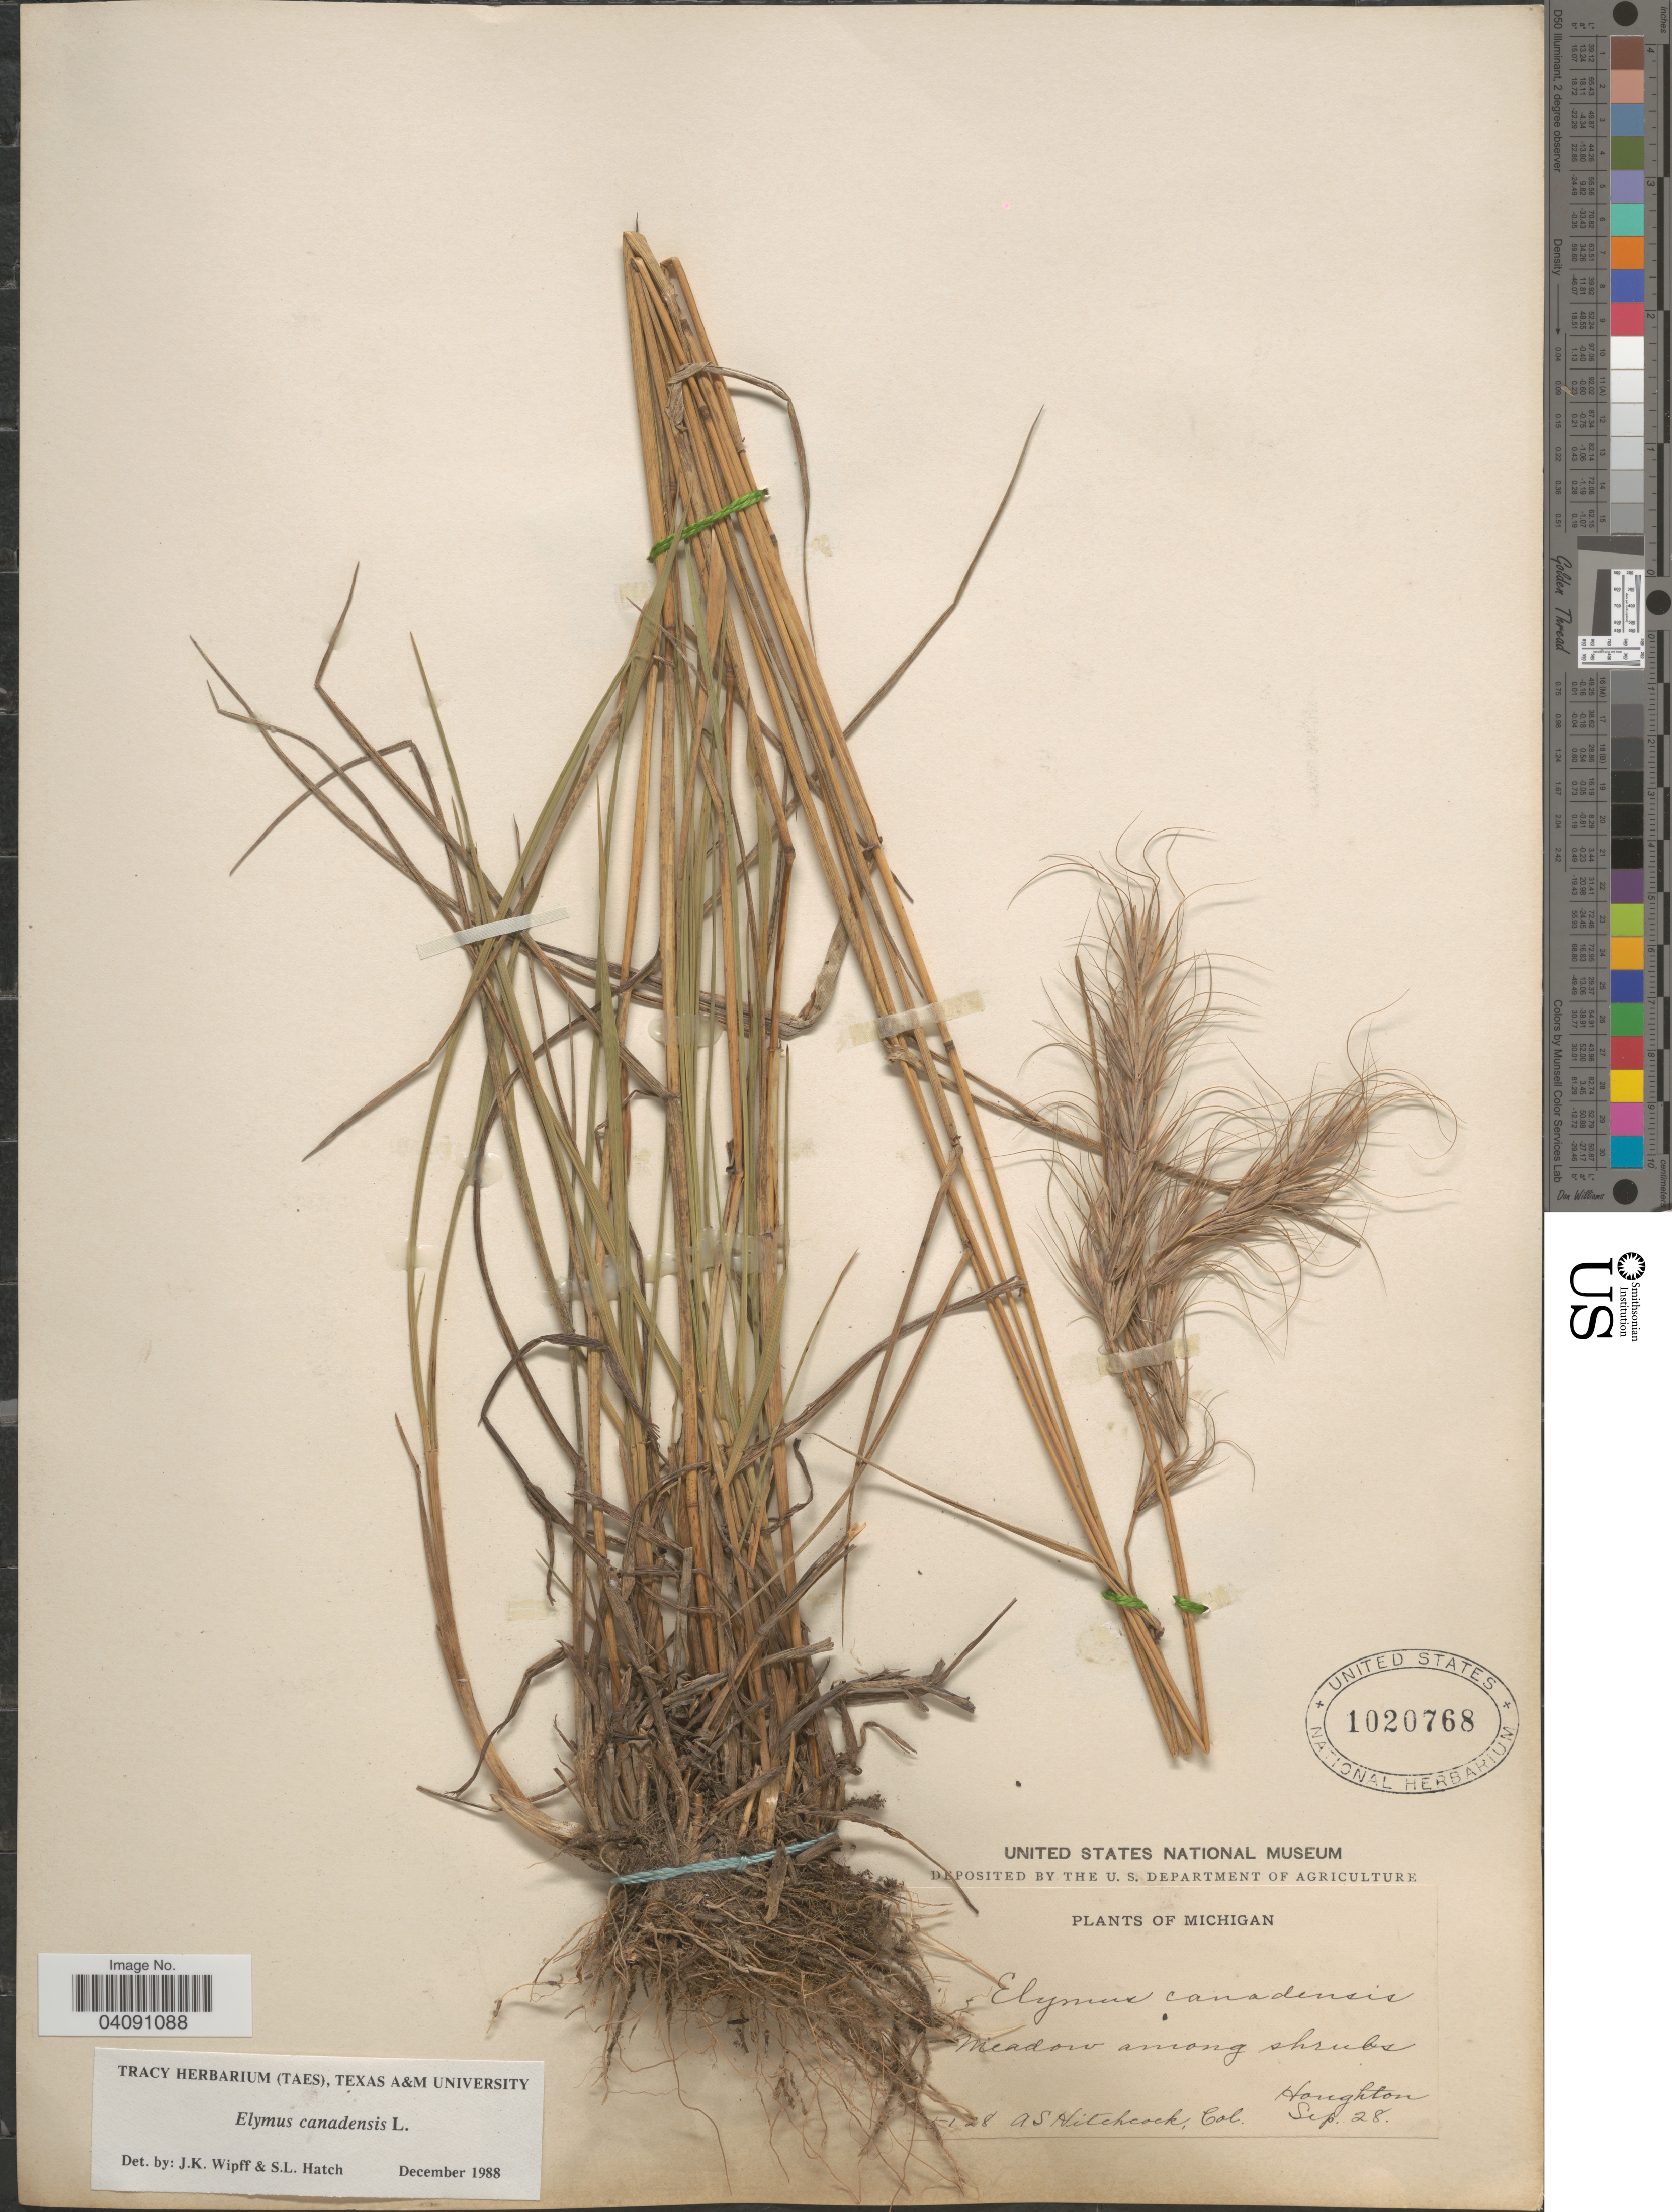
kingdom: Plantae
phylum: Tracheophyta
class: Liliopsida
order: Poales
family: Poaceae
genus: Elymus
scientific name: Elymus canadensis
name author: L.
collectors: A. S. Hitchcock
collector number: !28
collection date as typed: Transcribed d/m/y: /9/28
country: United States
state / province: Michigan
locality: Meadow among shrubs. Houghton.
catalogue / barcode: US 1020768